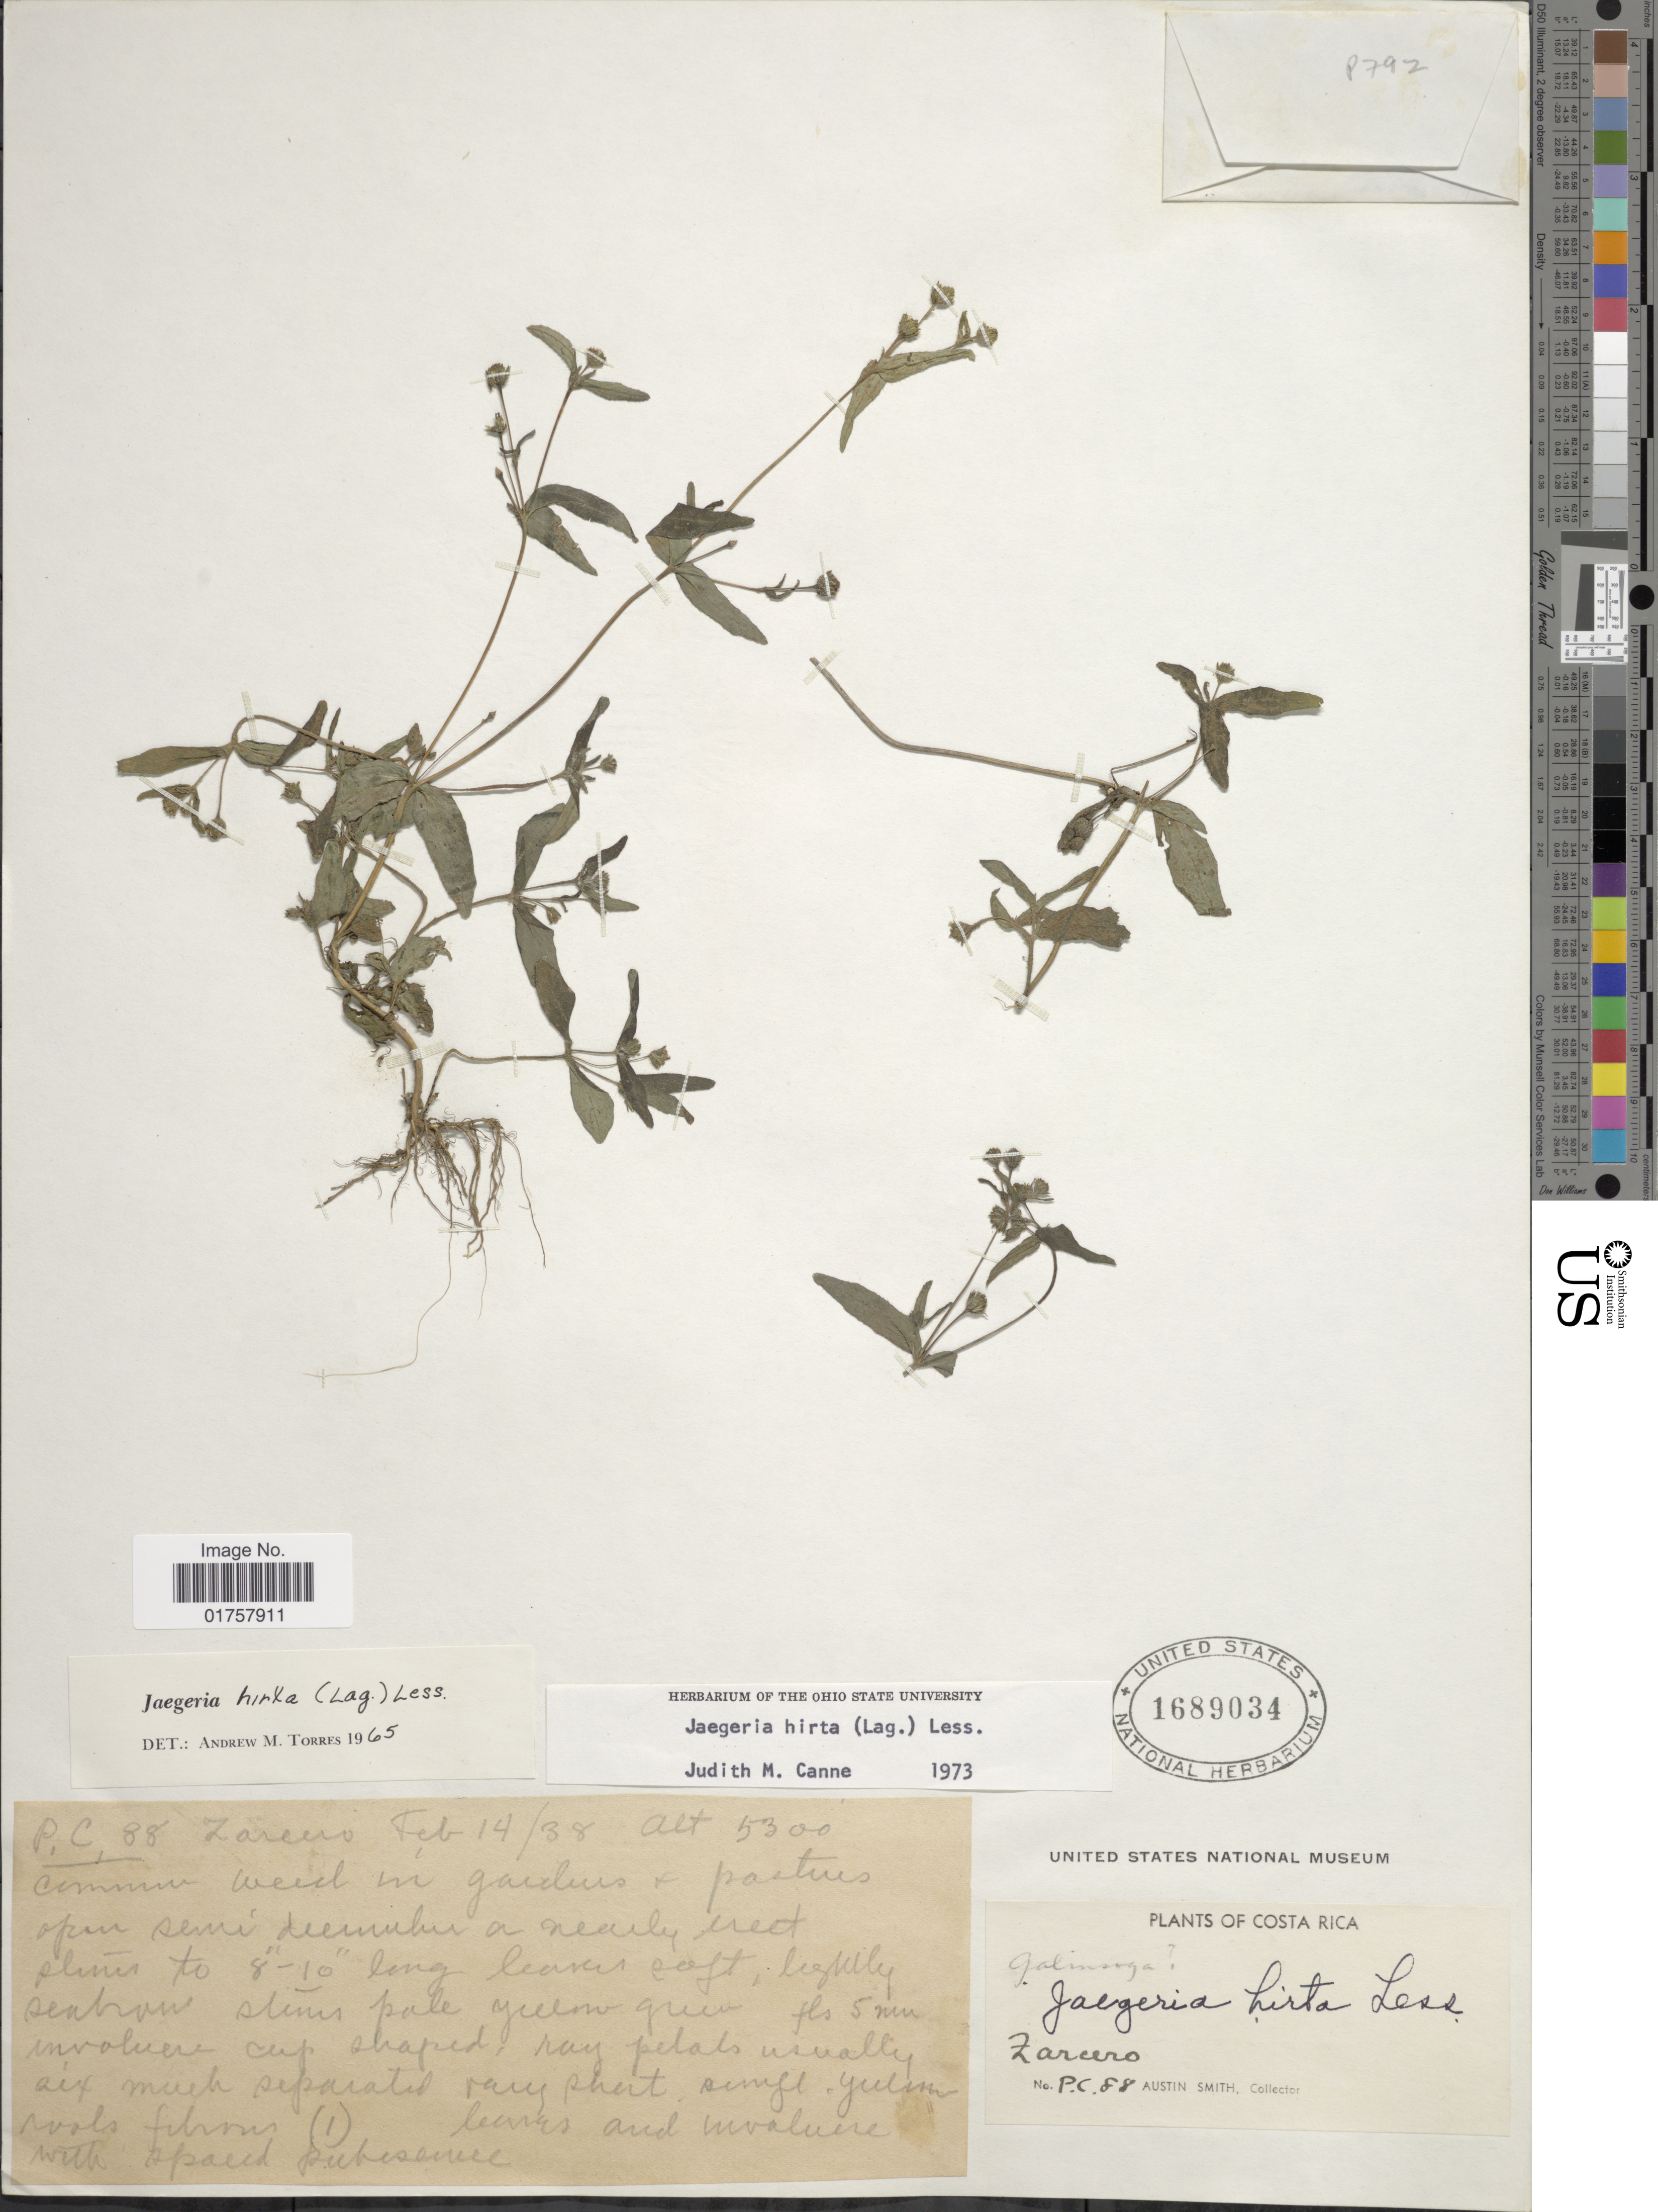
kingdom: Plantae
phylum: Tracheophyta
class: Magnoliopsida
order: Asterales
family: Asteraceae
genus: Jaegeria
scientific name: Jaegeria hirta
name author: (Lag.) Less.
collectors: Aust P. Smith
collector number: PC 88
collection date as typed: Transcribed d/m/y: 14/2/38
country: Costa Rica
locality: Zarcero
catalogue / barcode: US 1689034